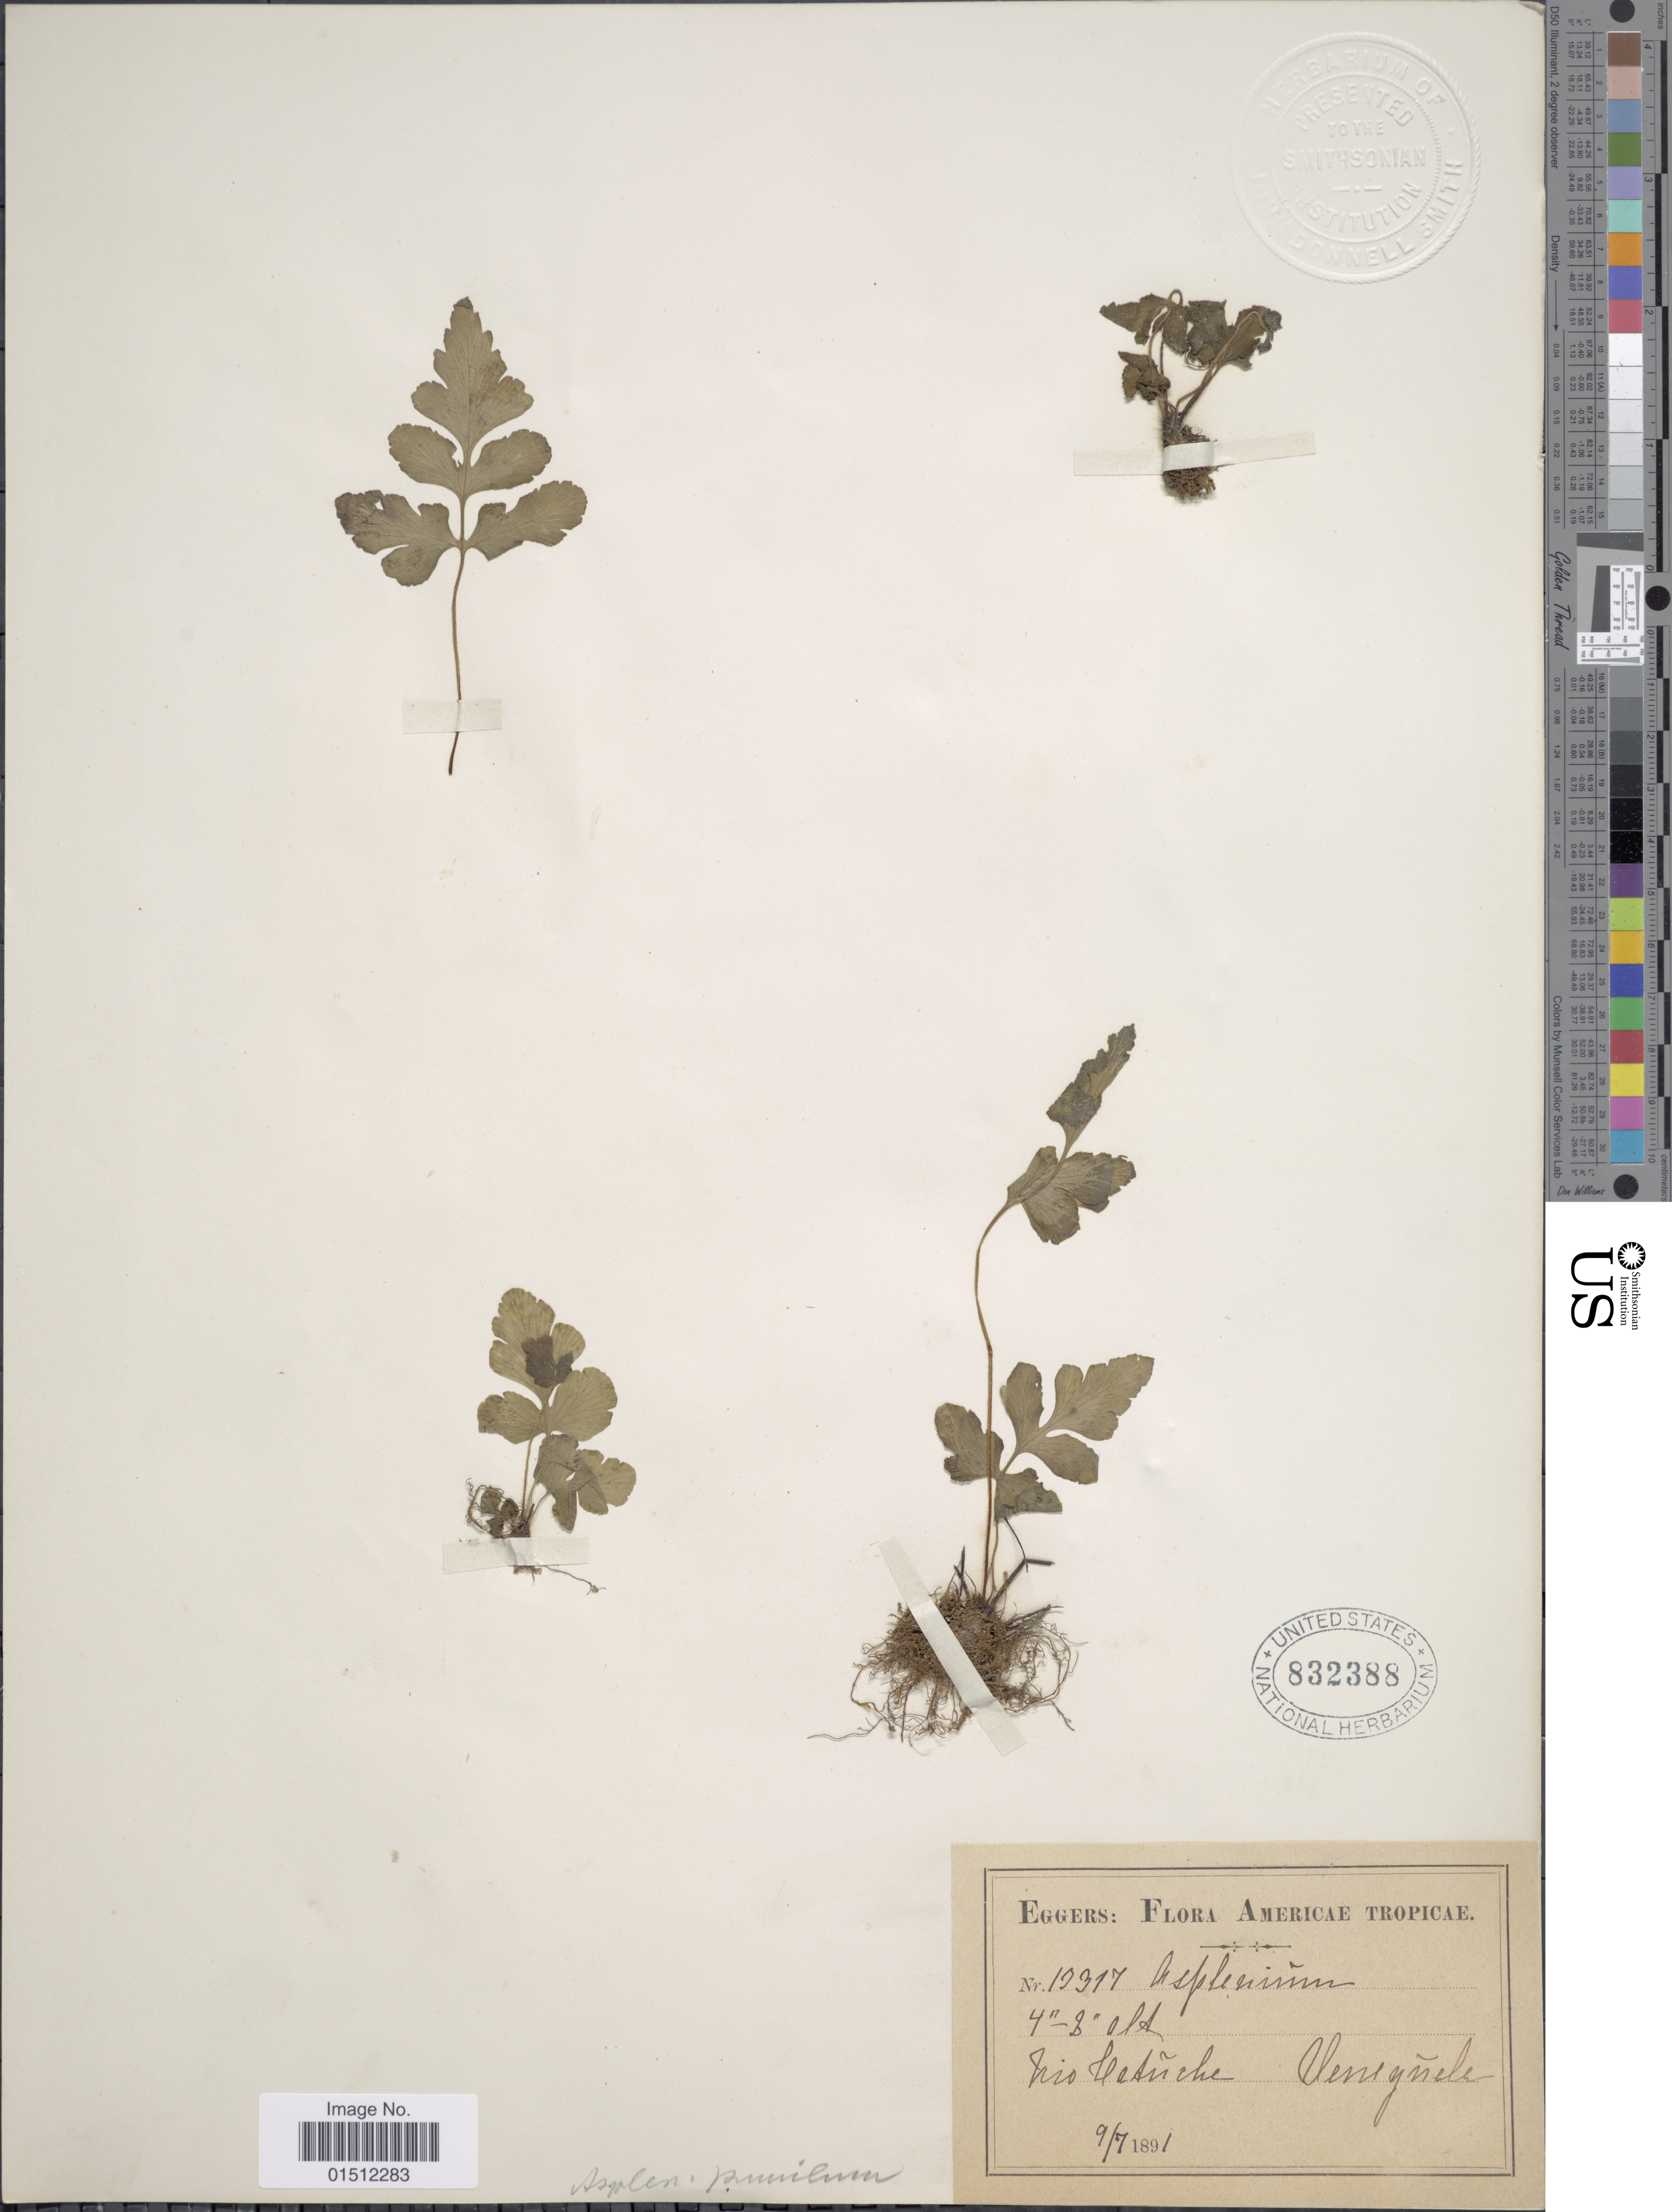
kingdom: Plantae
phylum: Tracheophyta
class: Polypodiopsida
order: Polypodiales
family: Aspleniaceae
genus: Asplenium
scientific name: Asplenium pumilum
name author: Sw.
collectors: -. Eggers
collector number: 13317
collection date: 1891-07-09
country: Venezuela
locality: Rio Metuche = Caliche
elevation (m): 1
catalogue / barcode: US 832388